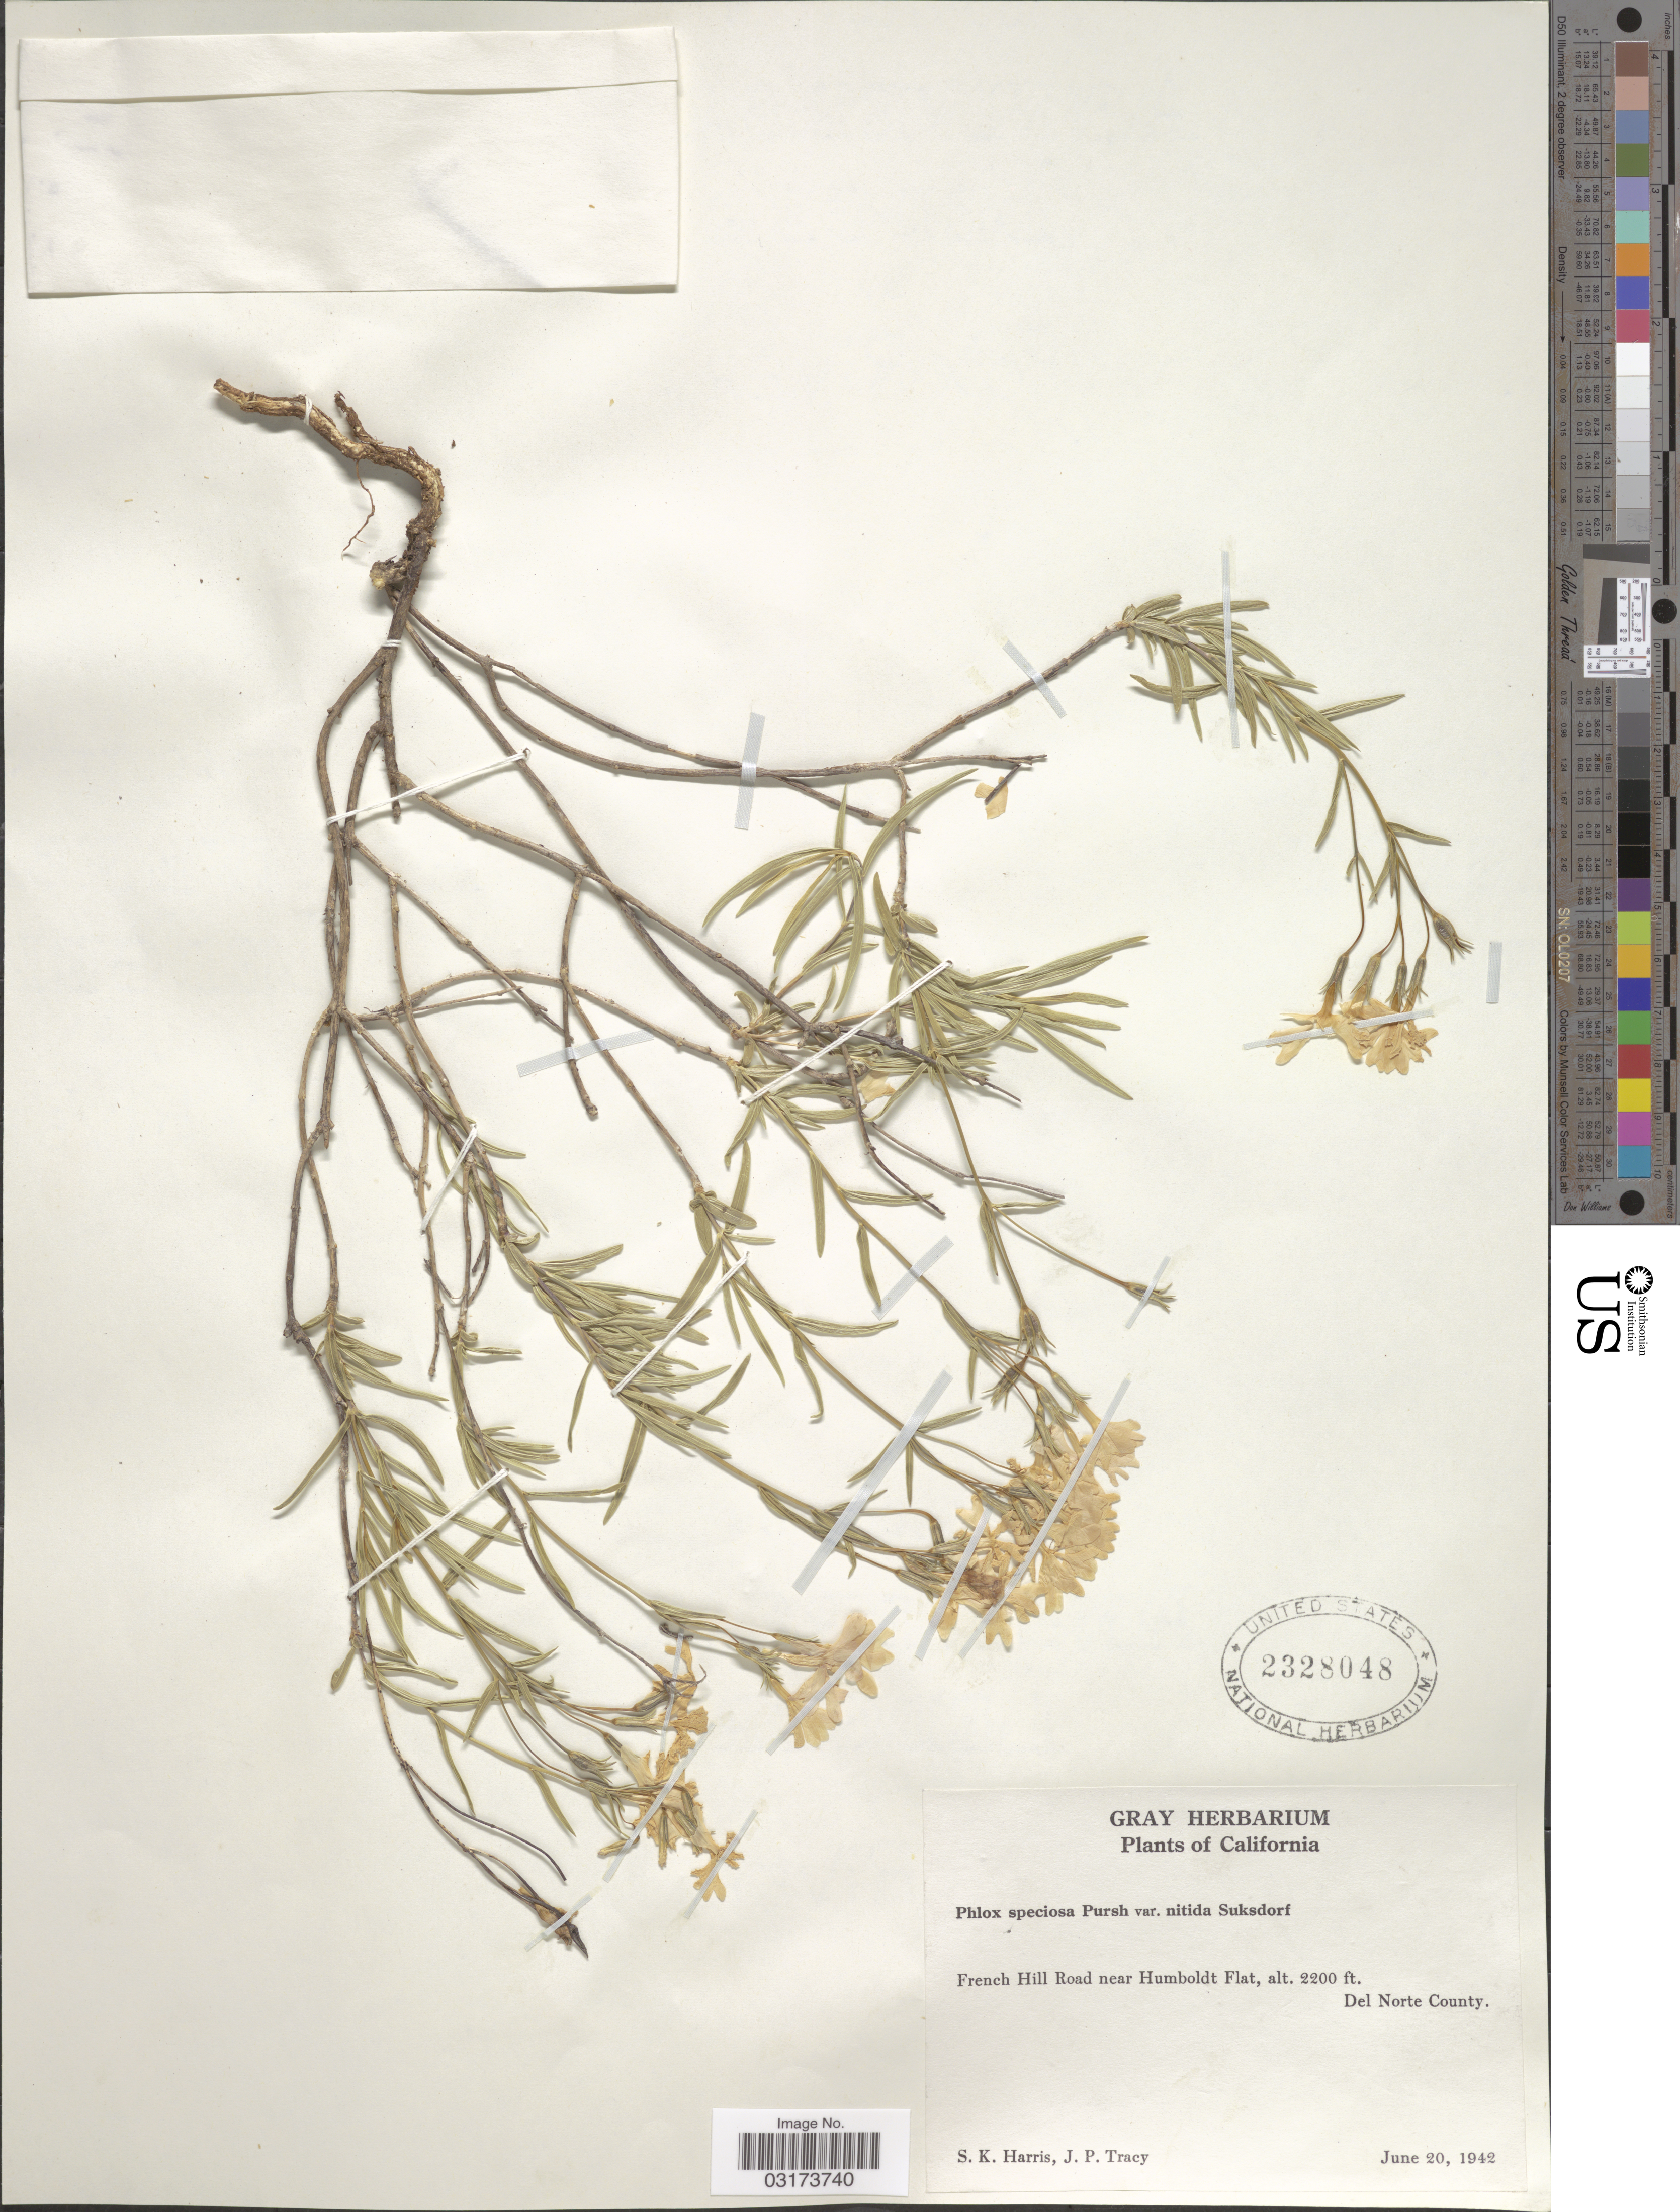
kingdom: Plantae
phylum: Tracheophyta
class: Magnoliopsida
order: Ericales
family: Polemoniaceae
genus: Phlox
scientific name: Phlox speciosa subsp. nitida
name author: (Suksd.) Wherry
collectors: S. K. Harris & J. Tracy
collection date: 1942-06-20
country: United States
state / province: California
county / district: Del Norte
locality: French Hill Road near Humboldt Flat, Del Norte County.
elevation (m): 671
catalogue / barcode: US 2328048